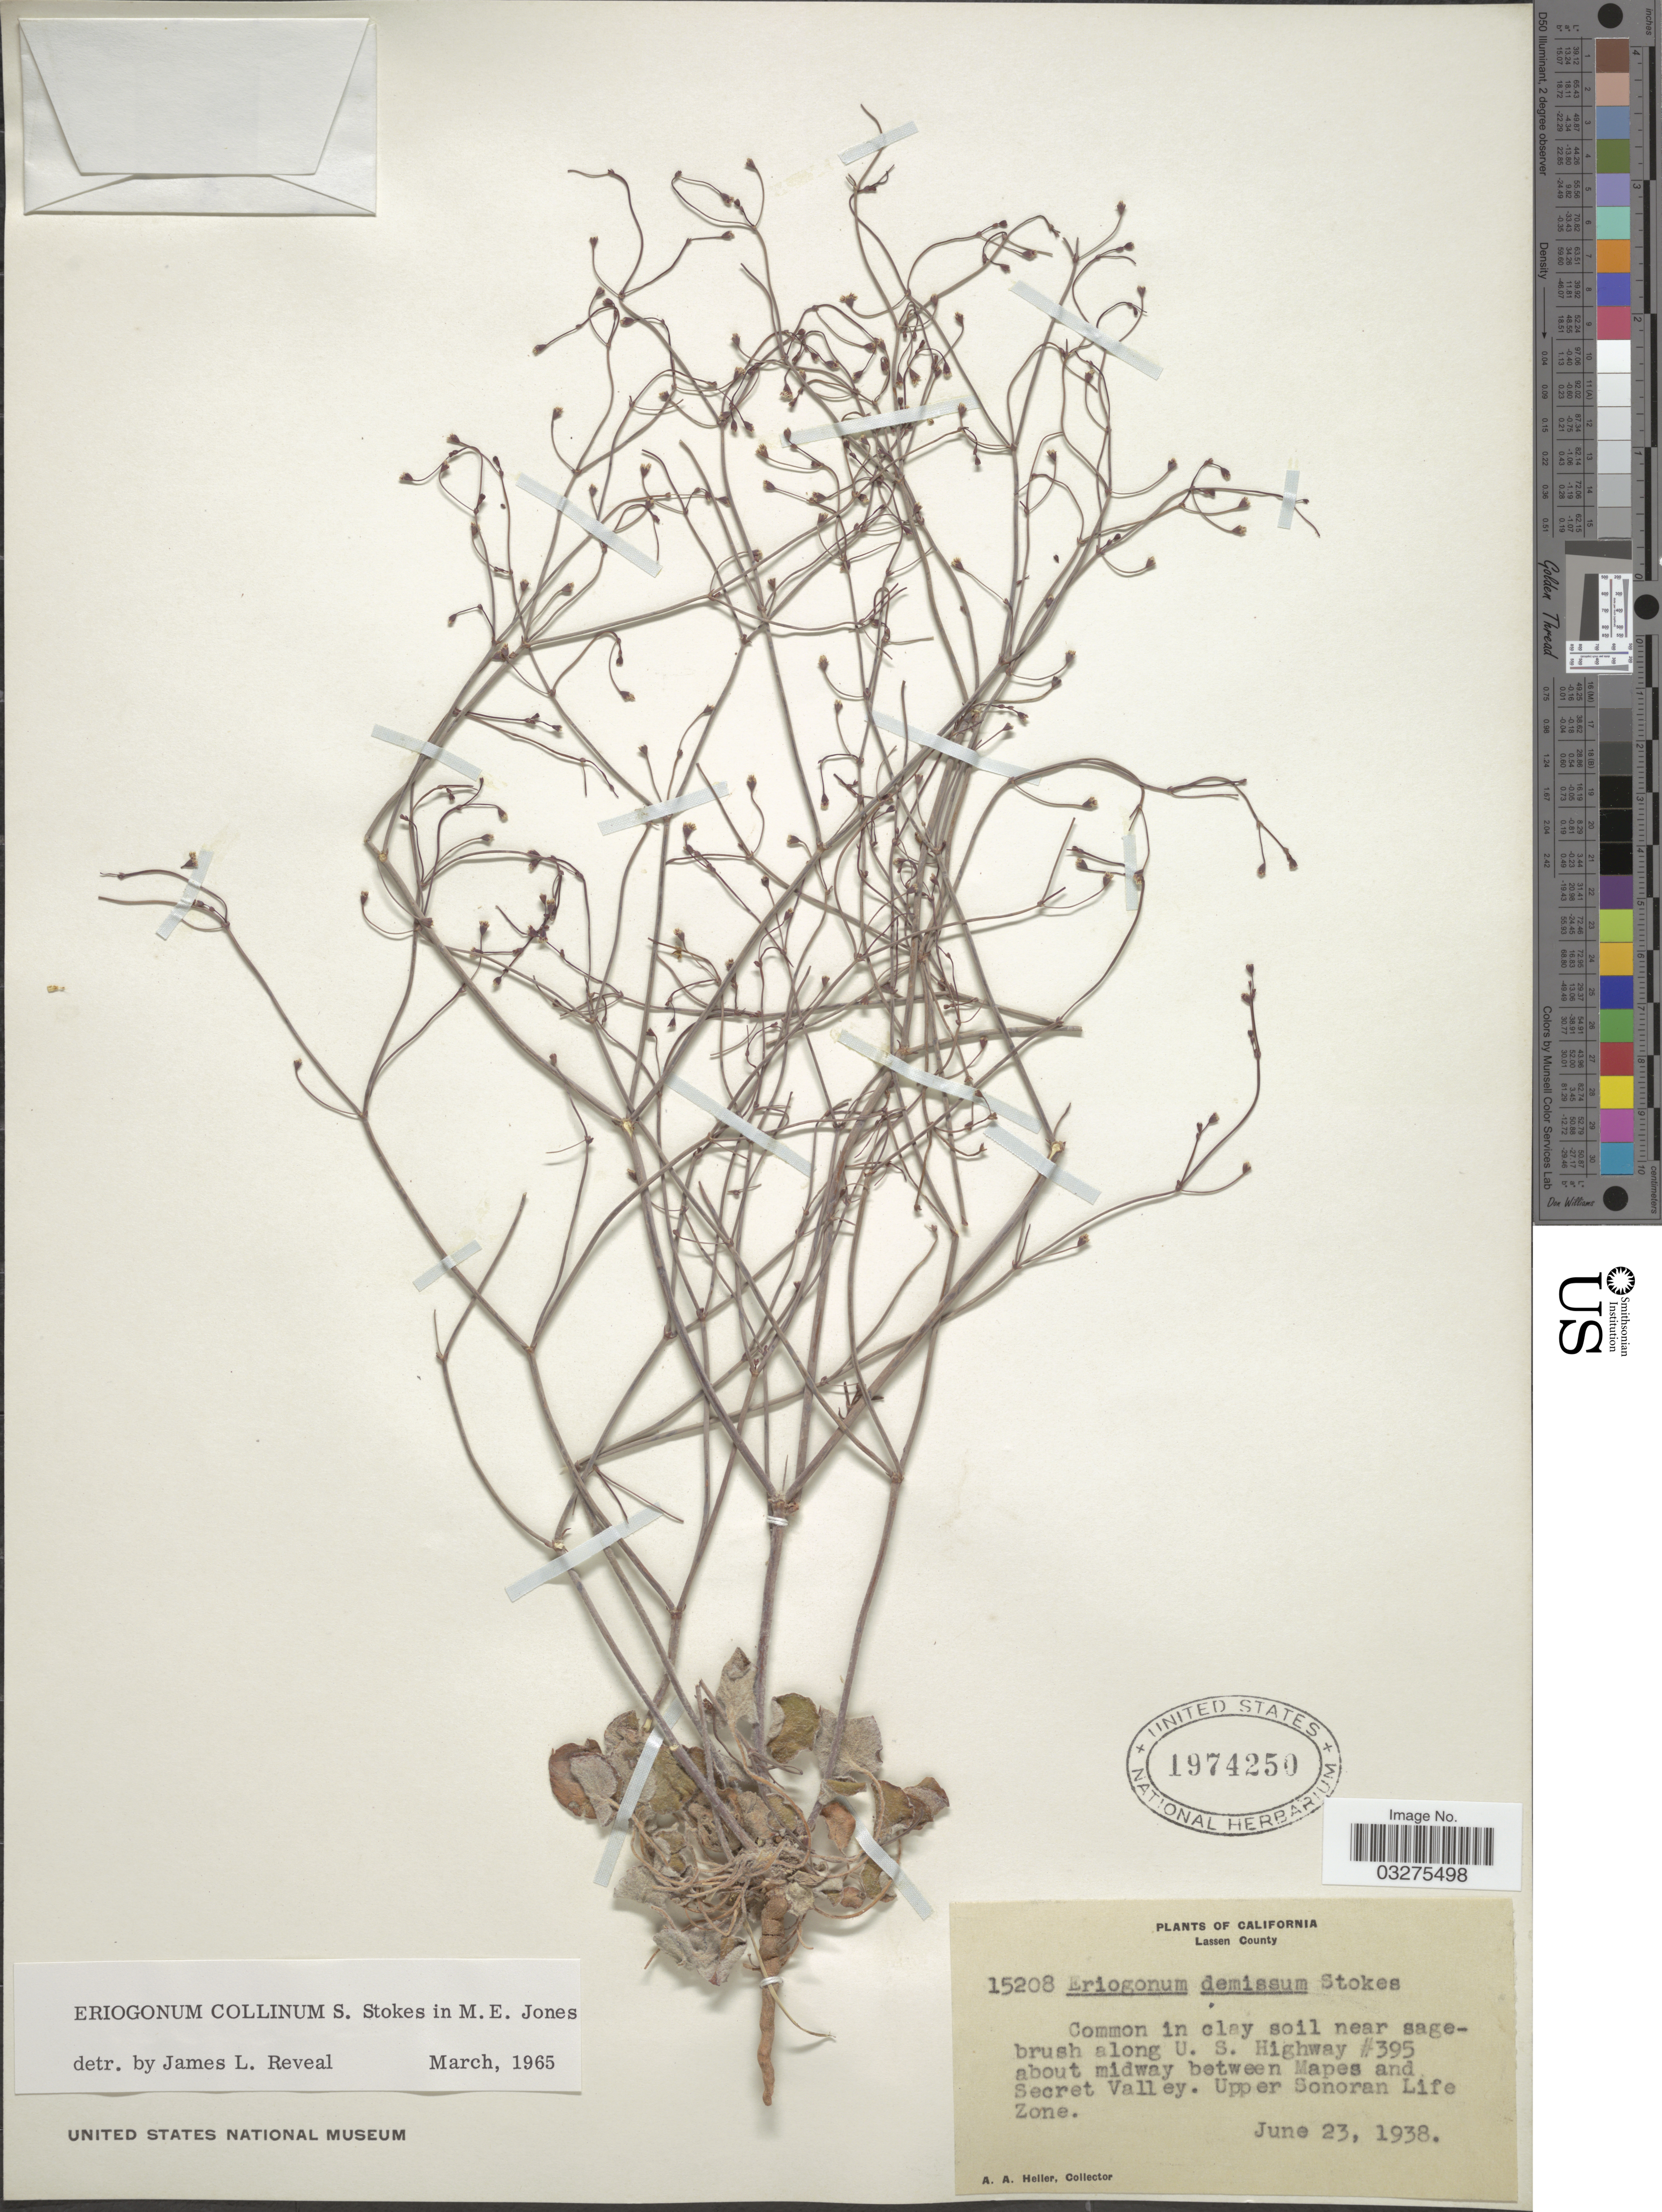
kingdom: Plantae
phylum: Tracheophyta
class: Magnoliopsida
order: Caryophyllales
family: Polygonaceae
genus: Eriogonum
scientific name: Eriogonum collinum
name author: S. Stokes ex M.E. Jones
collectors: A. A. Heller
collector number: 15208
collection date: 1938-06-23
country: United States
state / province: California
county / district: Lassen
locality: Lassen County. Common in clay soil near sagebrush along U.S. Highway #395 about midway between Mapes and Secret Valley. Upper Sonoran Life Zone.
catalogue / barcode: US 1974250